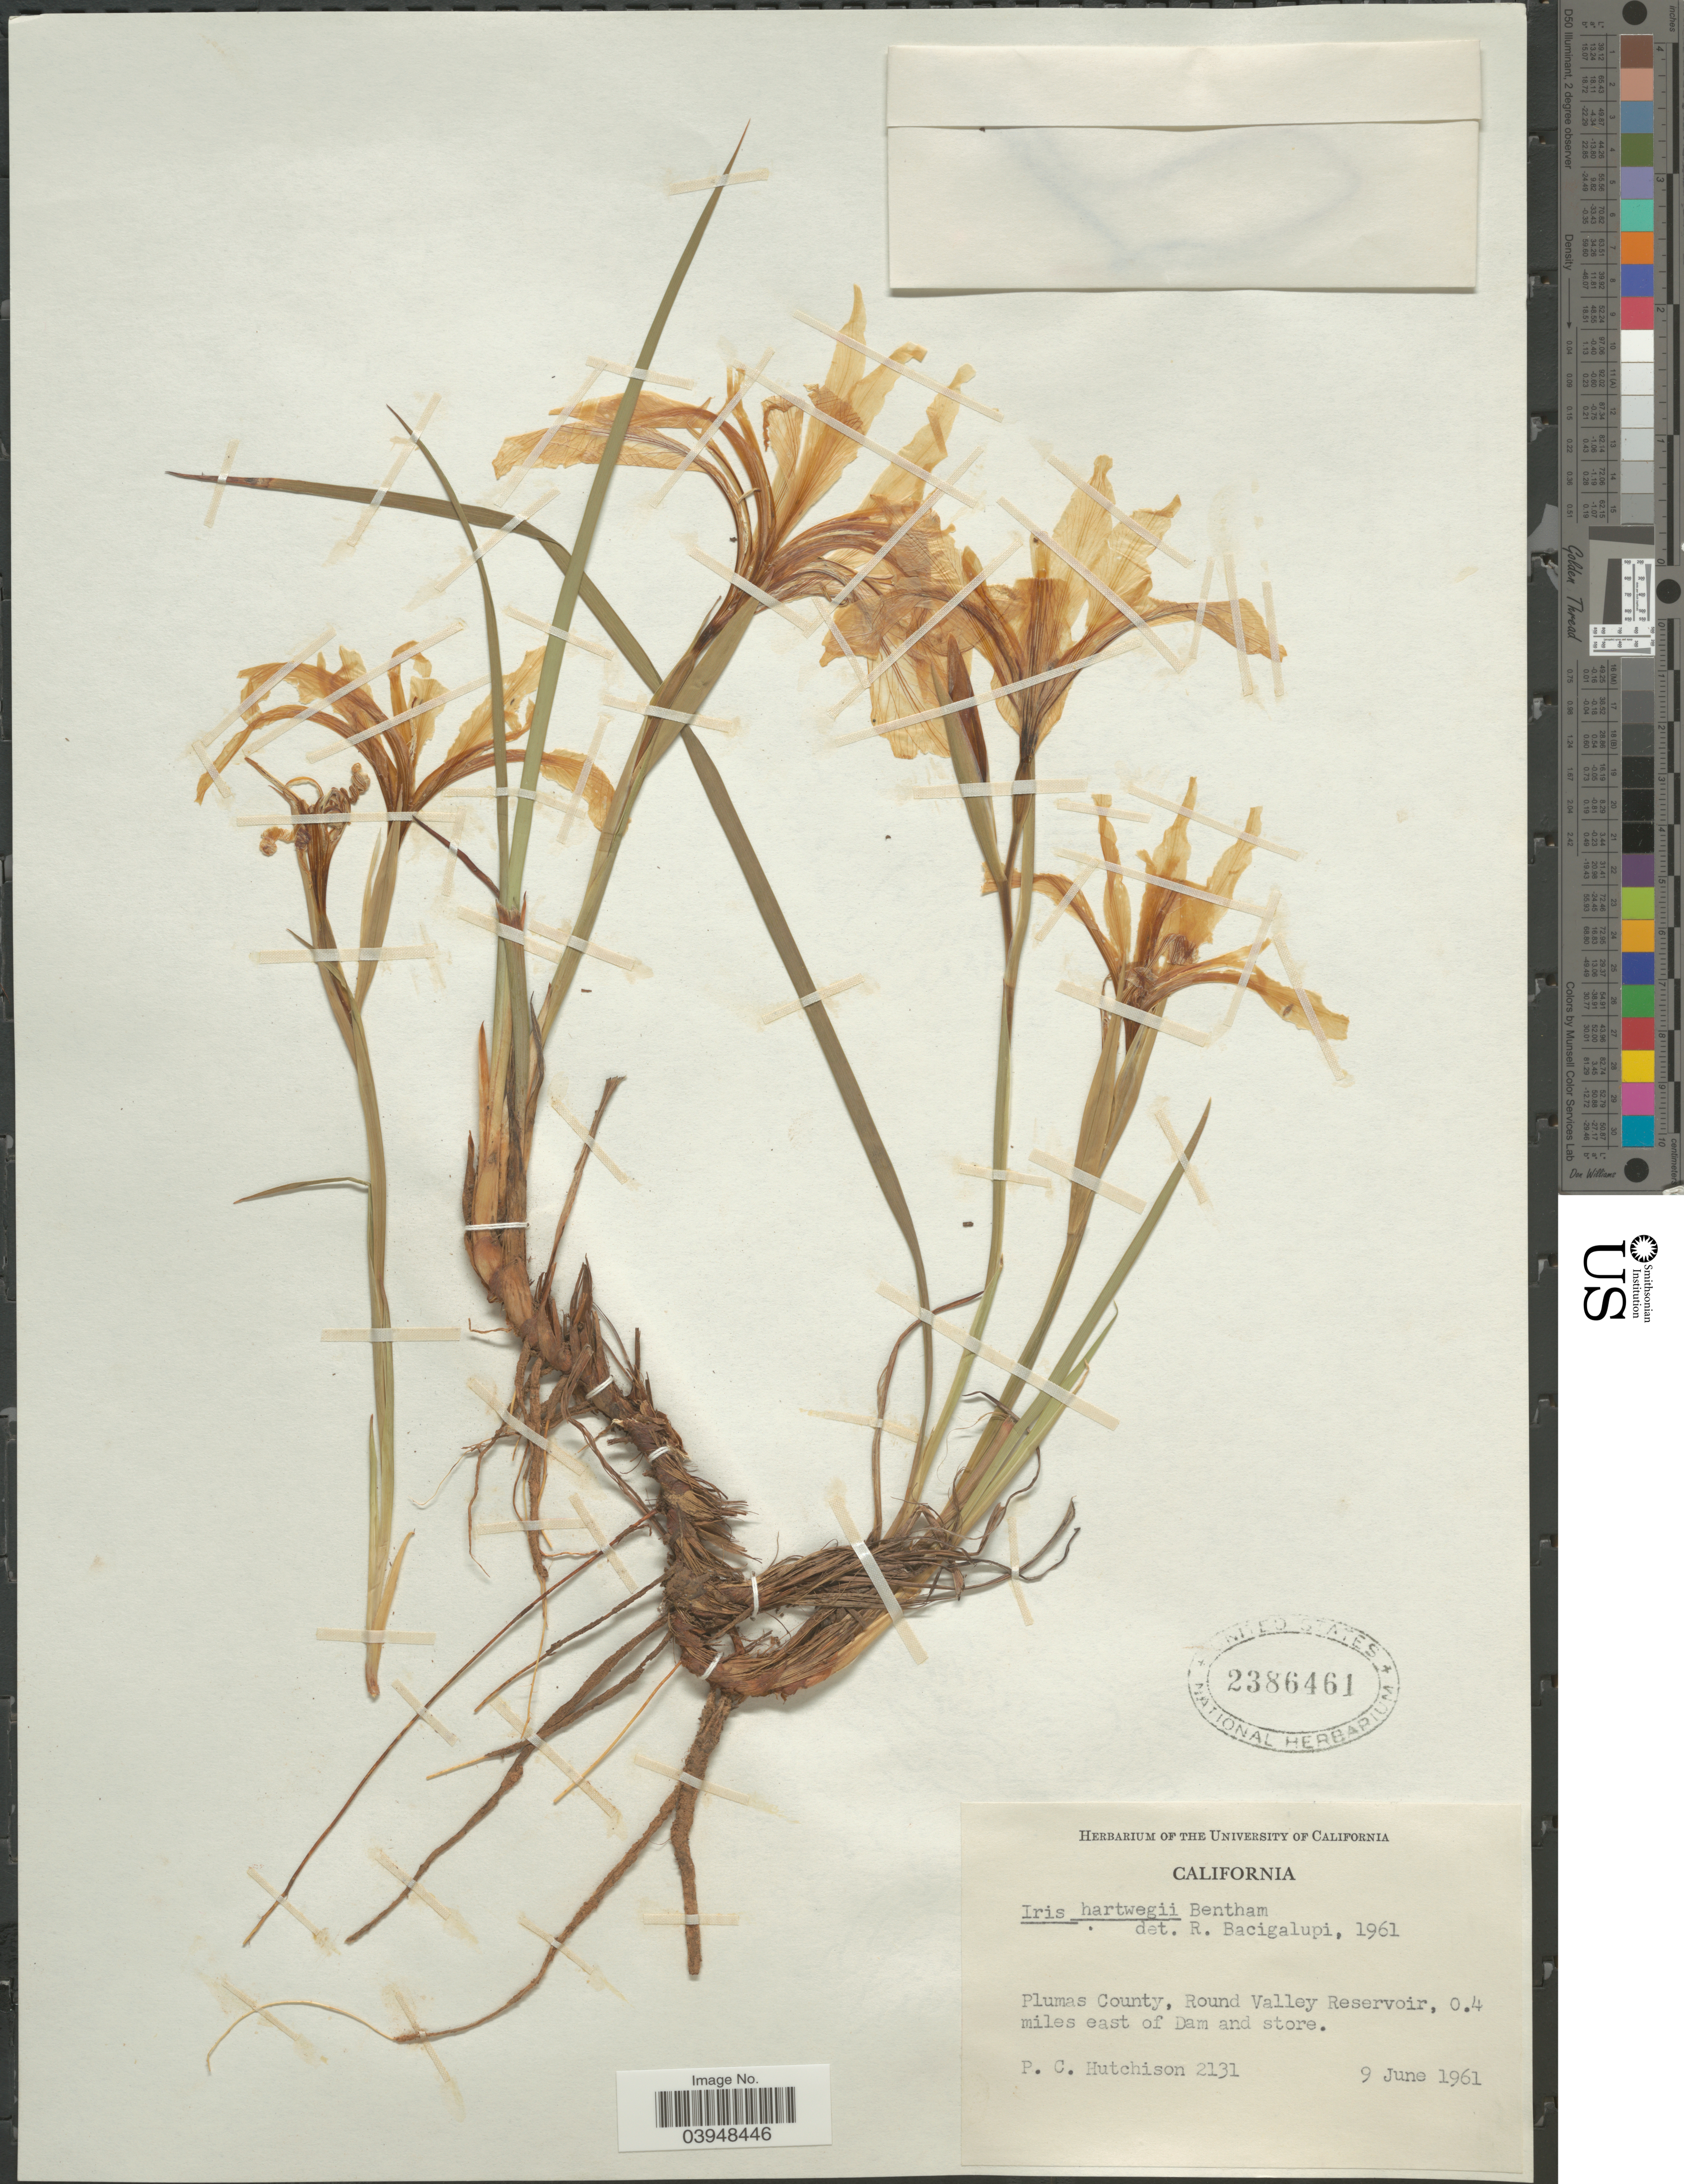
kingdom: Plantae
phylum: Tracheophyta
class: Liliopsida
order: Asparagales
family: Iridaceae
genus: Iris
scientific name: Iris hartwegii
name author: Baker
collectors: P. C. Hutchison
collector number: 2131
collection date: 1961-06-09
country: United States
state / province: California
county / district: Plumas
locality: Plumas County, Round Valley Reservoir, 0.4 miles east of Dam and store.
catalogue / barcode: US 2386461